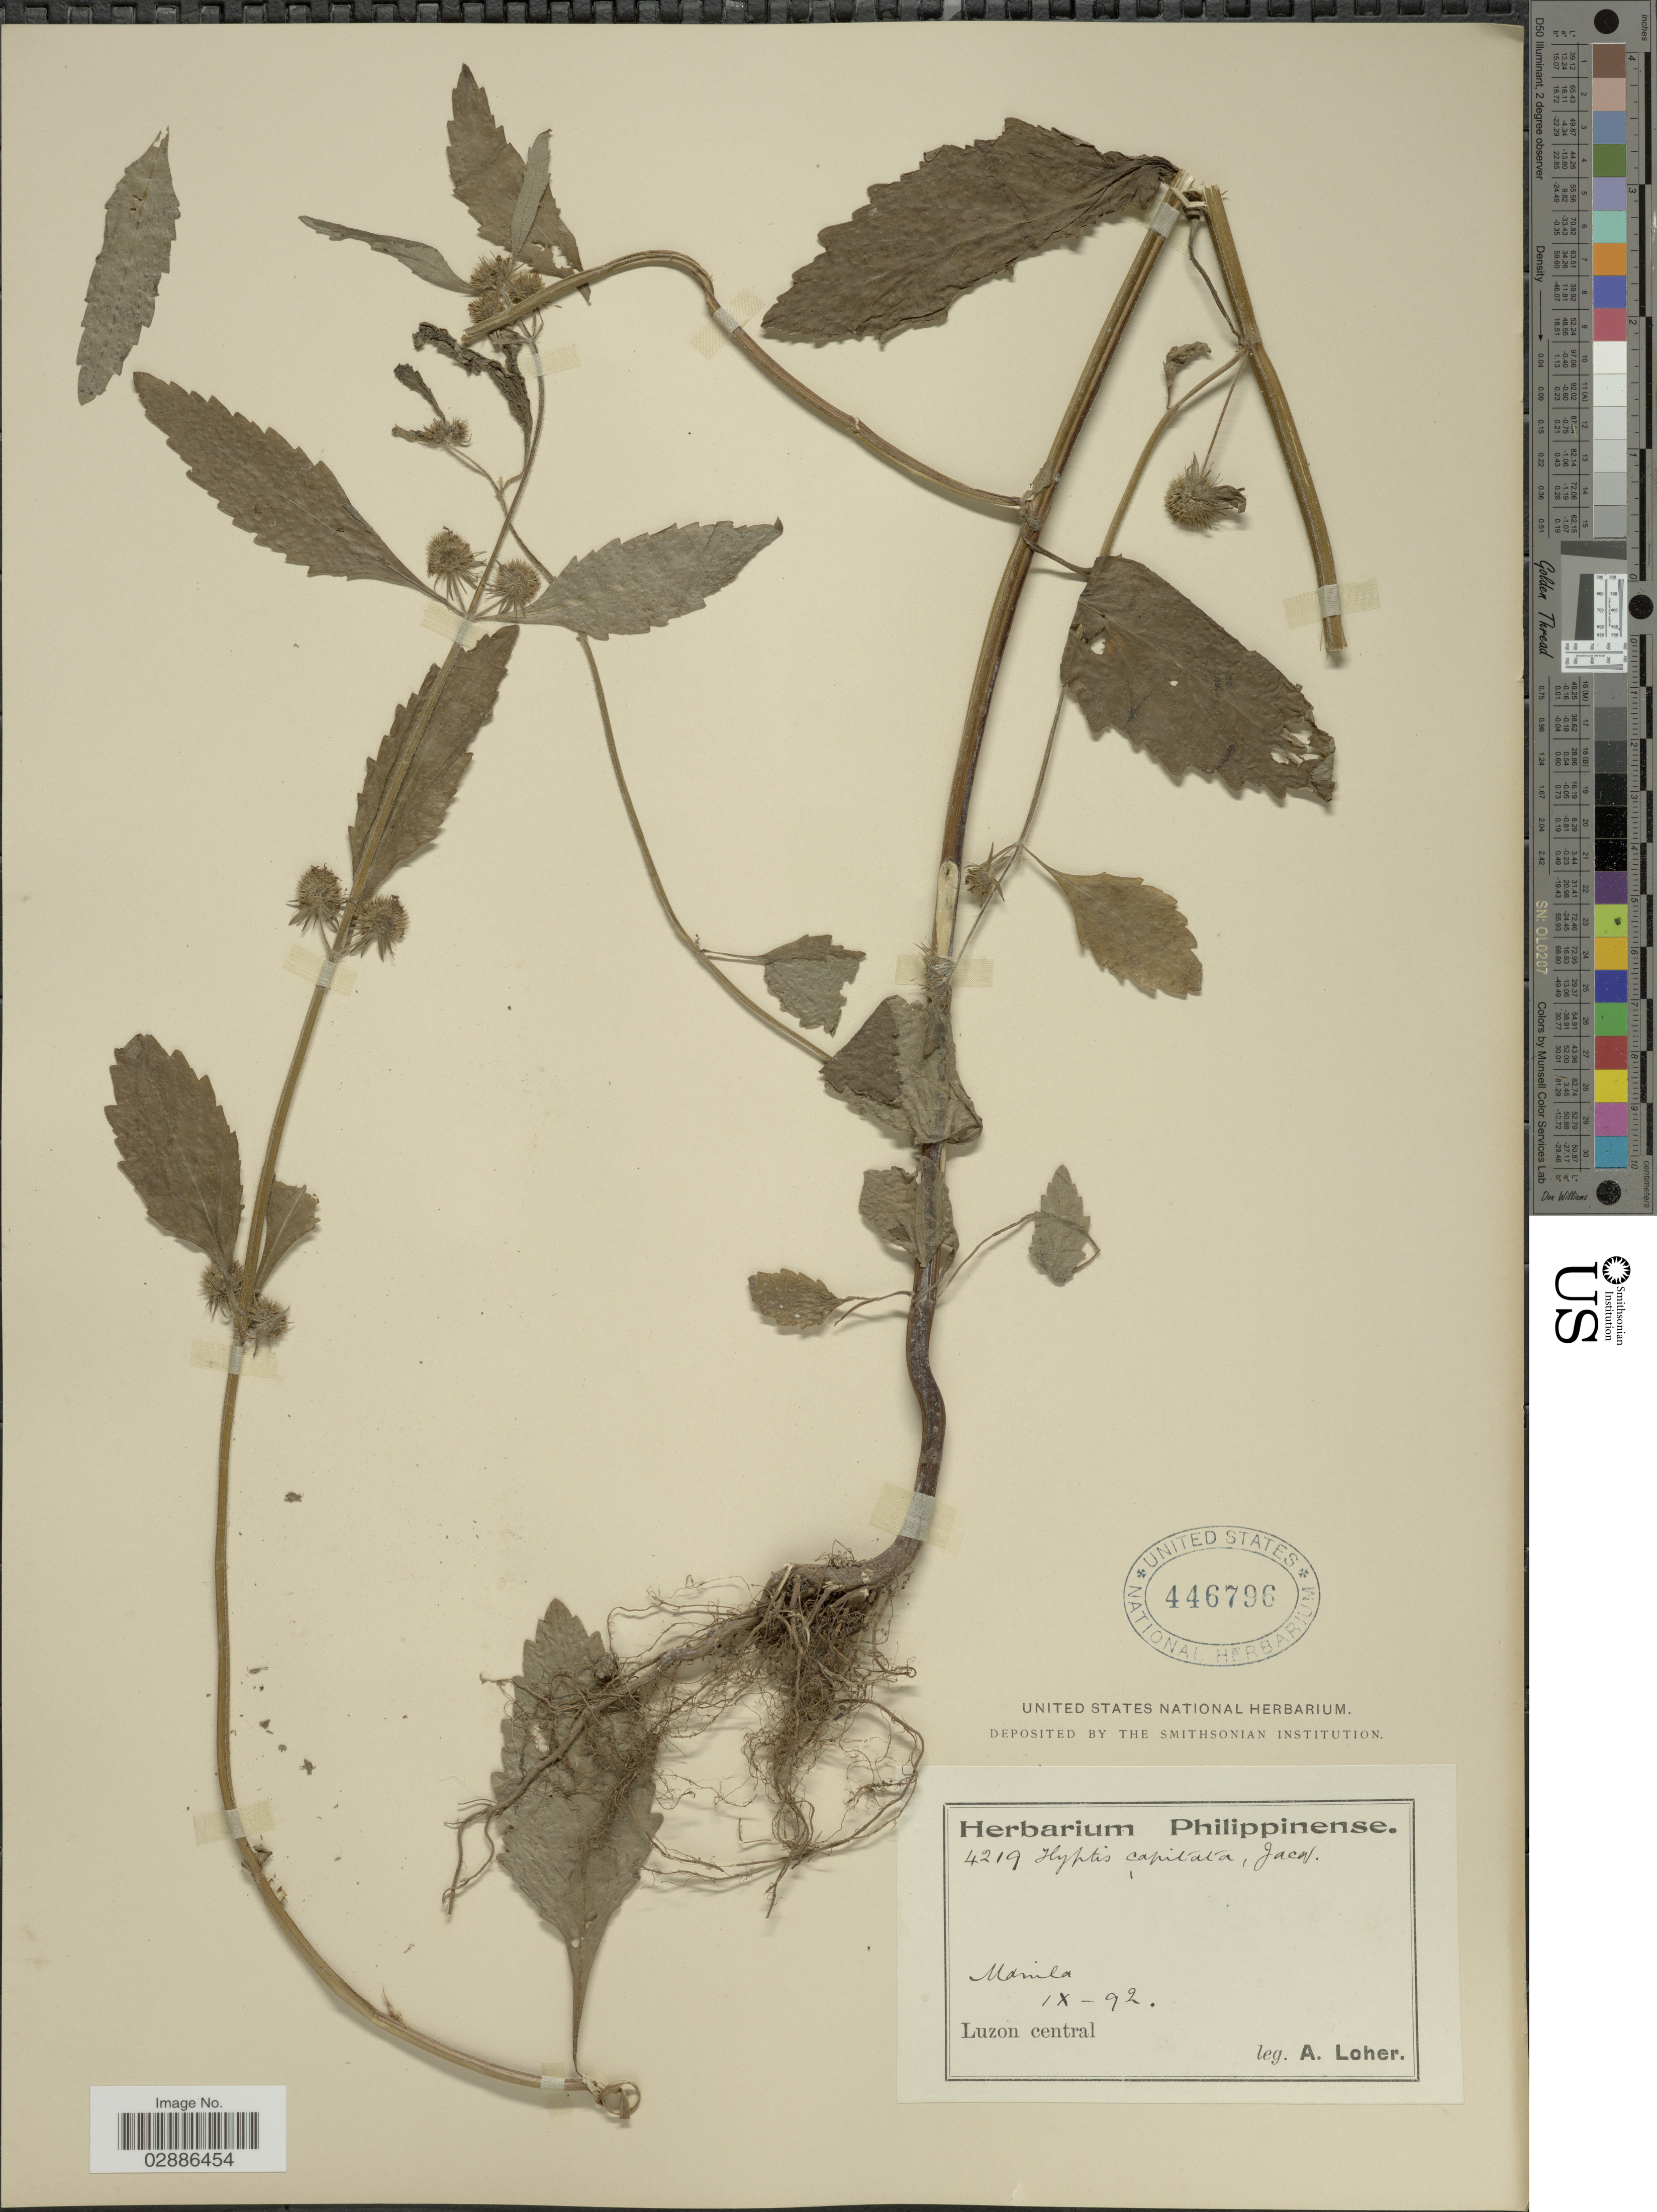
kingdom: Plantae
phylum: Tracheophyta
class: Magnoliopsida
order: Lamiales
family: Lamiaceae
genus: Hyptis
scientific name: Hyptis sp.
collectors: A. Loher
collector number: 4219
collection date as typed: Transcribed d/m/y: /9/92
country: Philippines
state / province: Central Luzon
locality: Manila, Luzon Central.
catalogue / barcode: US 446796